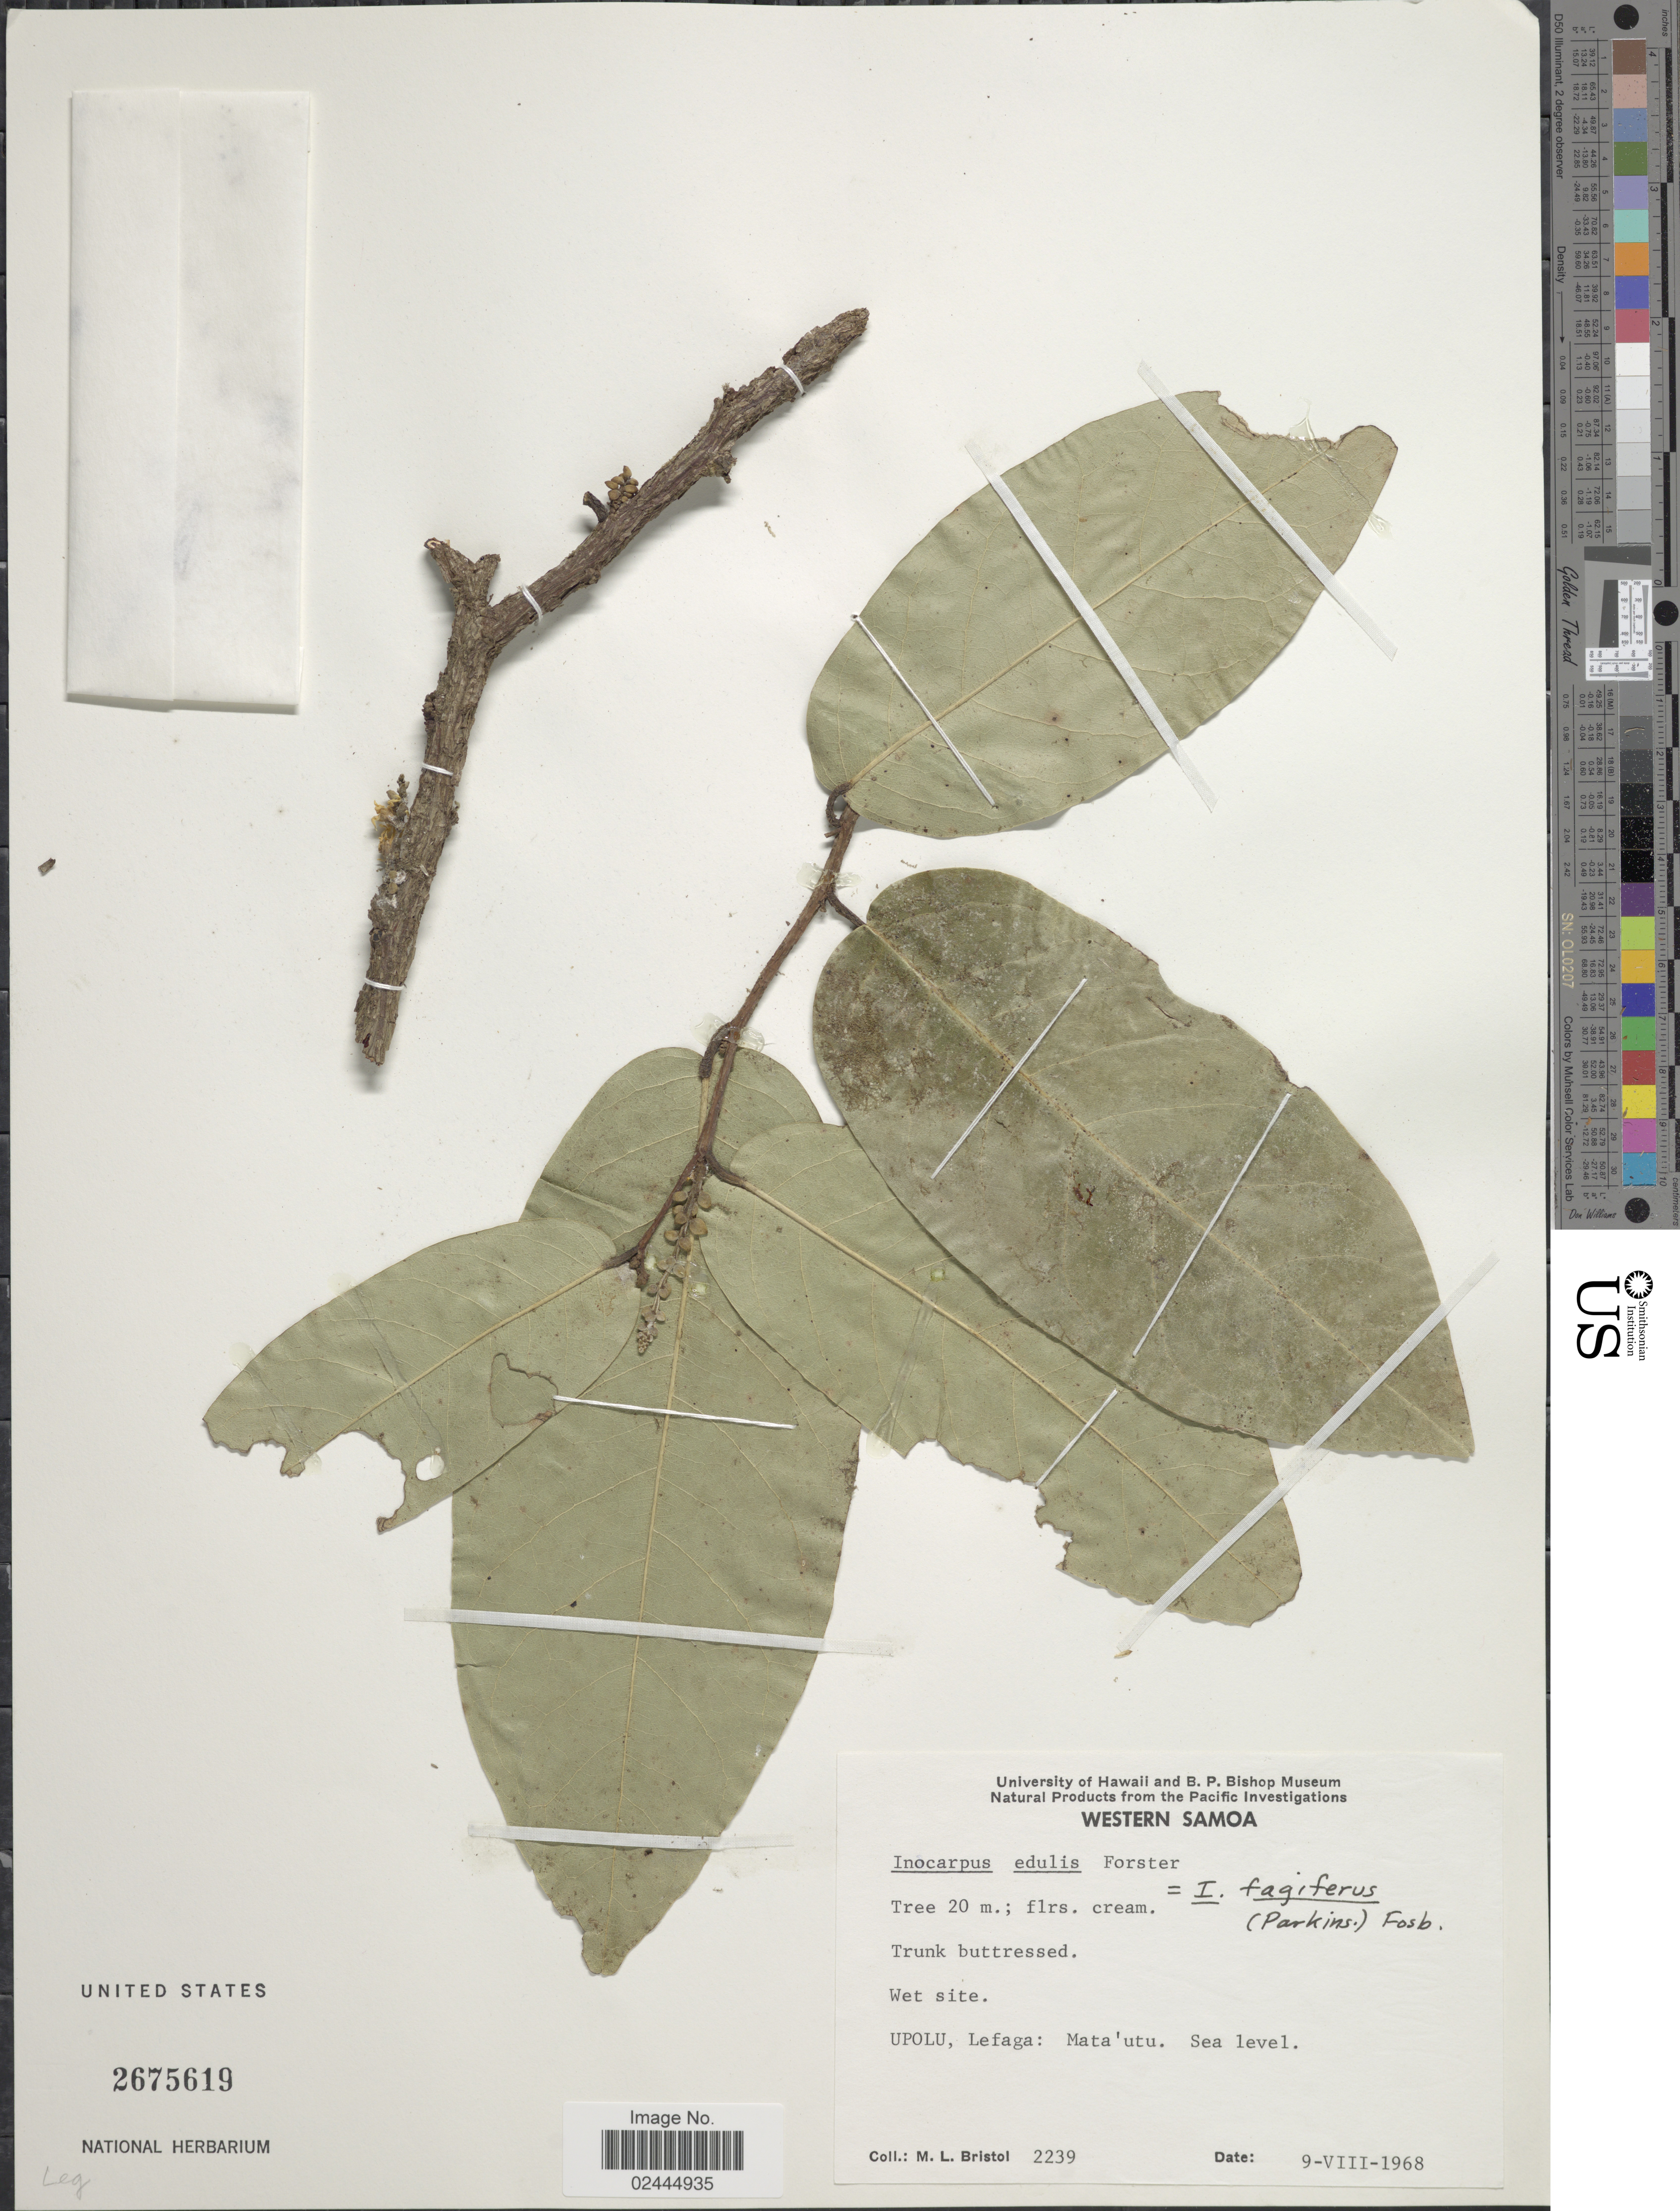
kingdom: Plantae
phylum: Tracheophyta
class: Magnoliopsida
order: Fabales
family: Fabaceae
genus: Inocarpus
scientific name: Inocarpus fagifer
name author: (Parkinson) Fosberg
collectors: M. L. Bristol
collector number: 2239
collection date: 1968-08-09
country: Samoa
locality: Upolu, Lefaga: Mata'utu,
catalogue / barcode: US 2675619